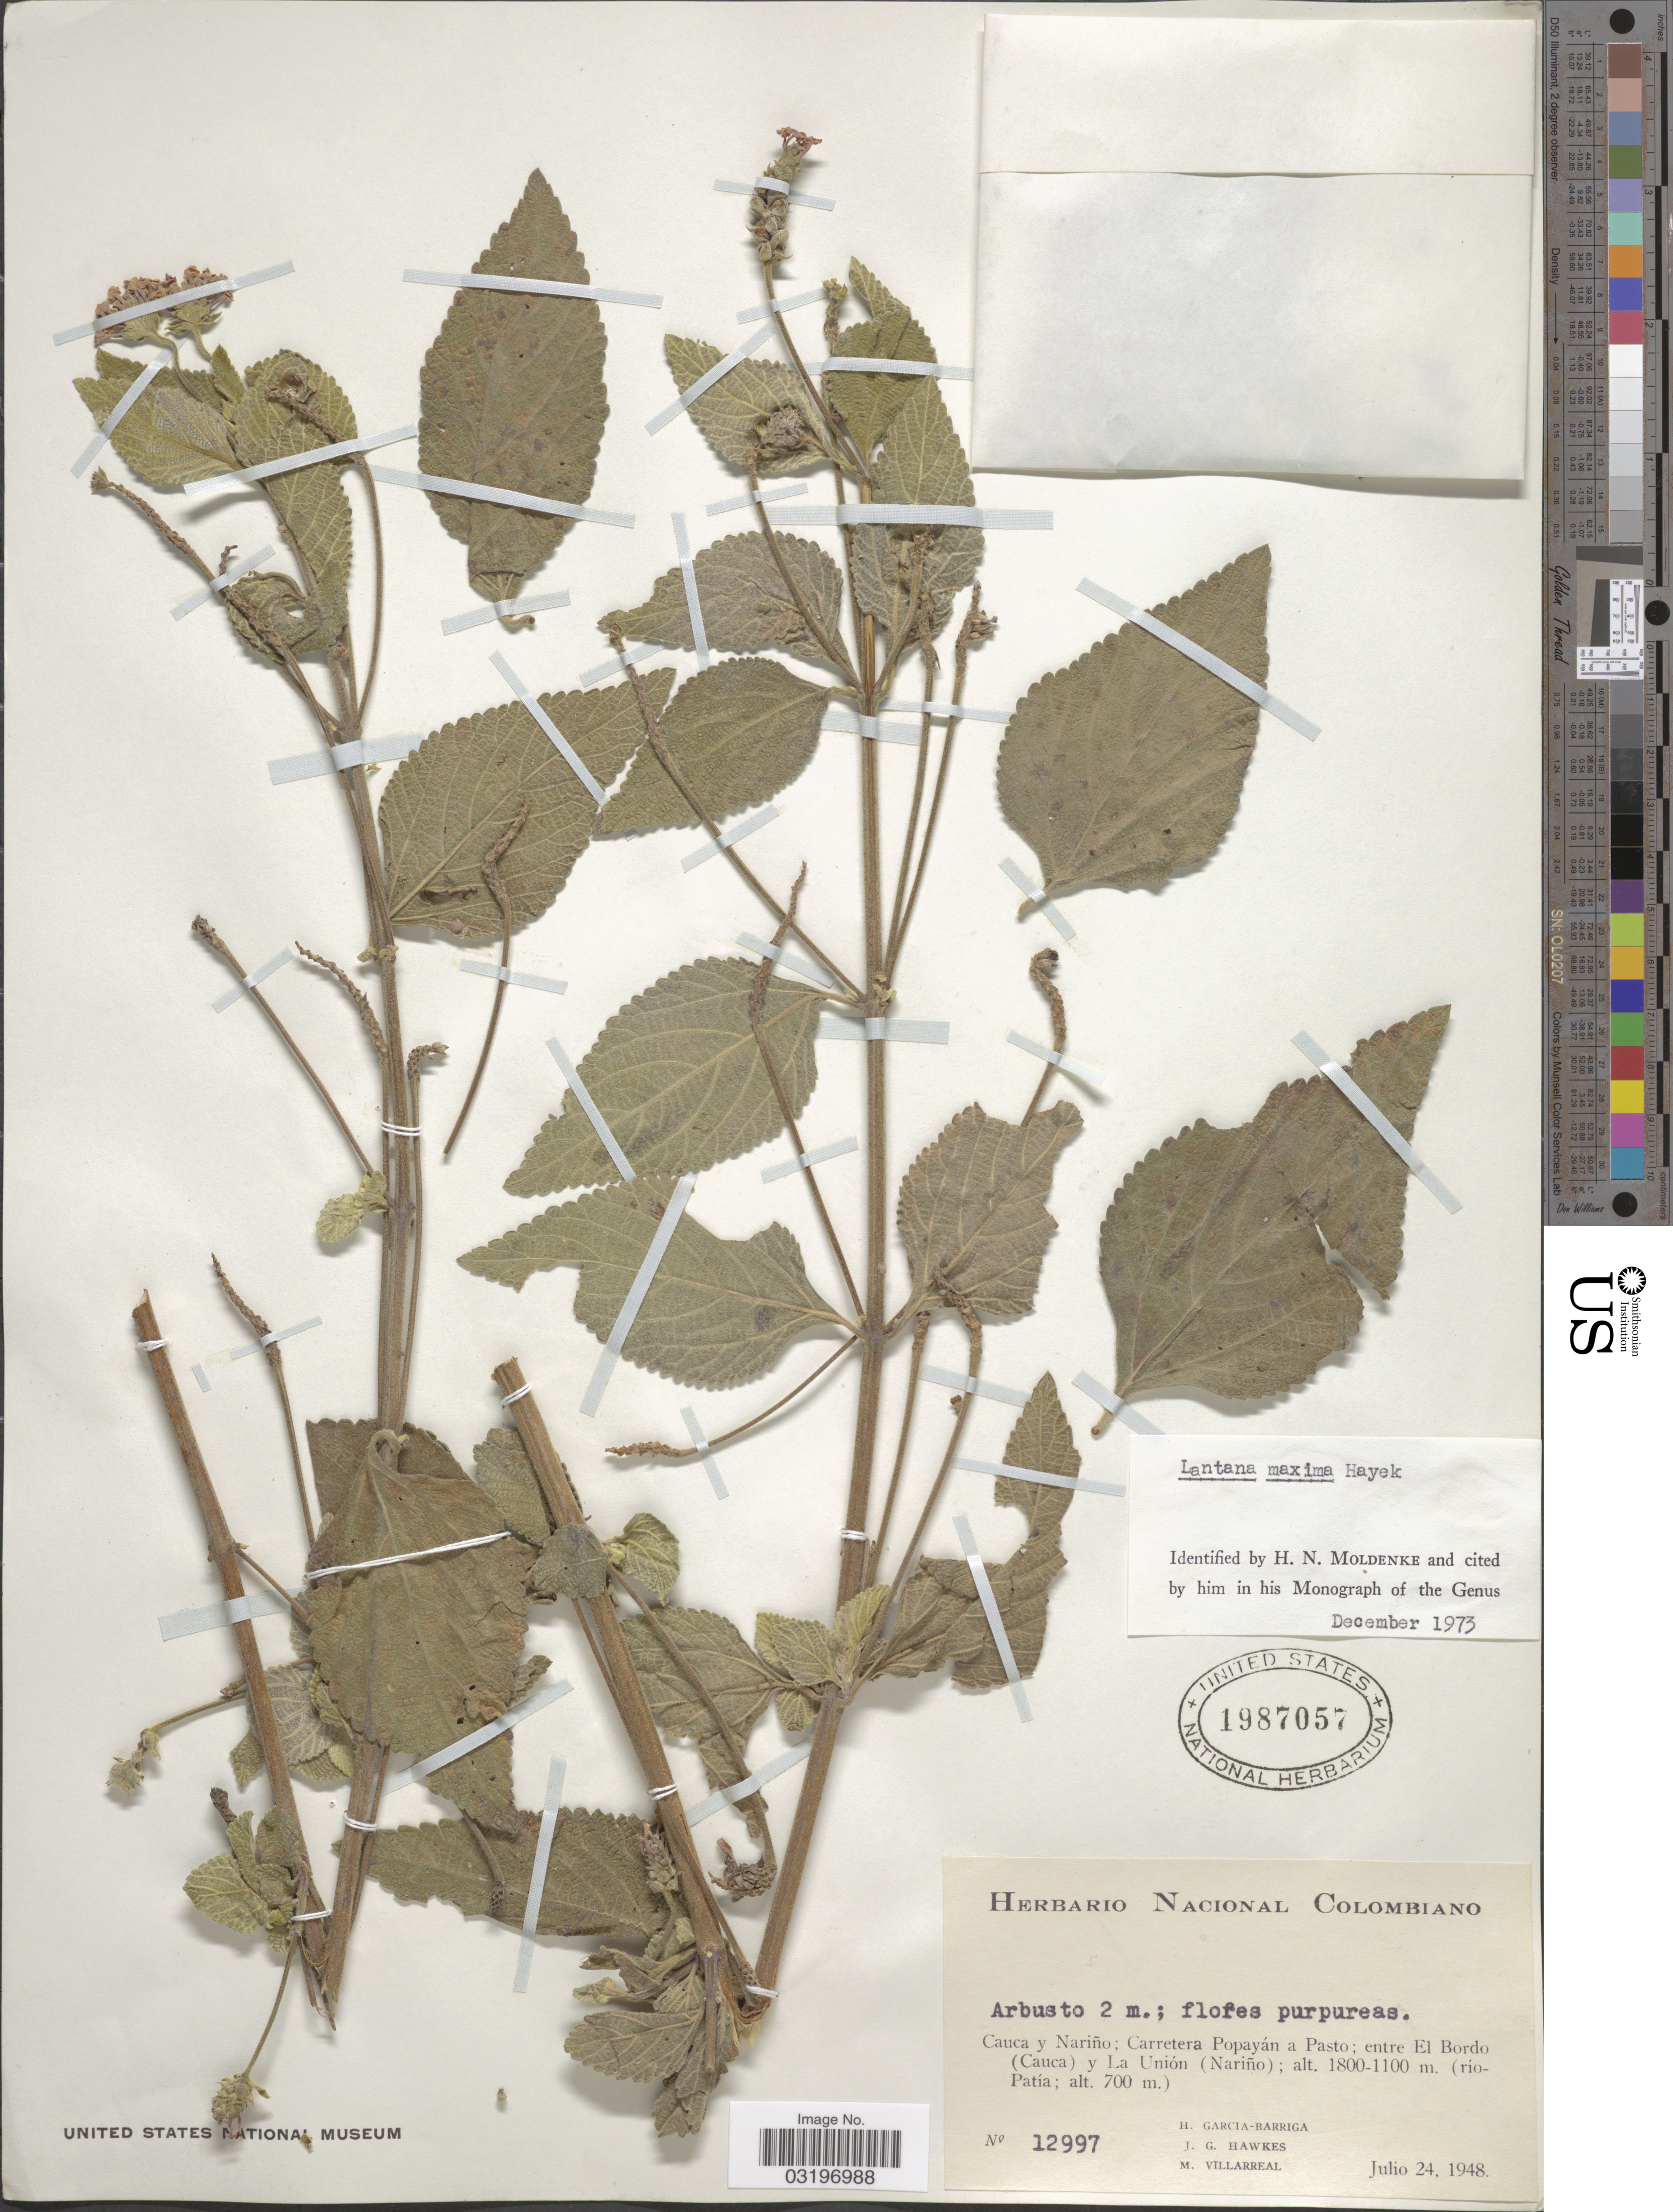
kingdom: Plantae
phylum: Tracheophyta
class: Magnoliopsida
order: Lamiales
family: Verbenaceae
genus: Lantana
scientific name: Lantana maxima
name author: Hayek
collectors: H. García Barriga, J. Hawkes & M. Villarreal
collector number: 12997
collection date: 1948-07-24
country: Colombia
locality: Cauca y Nariño: Carretera Popayán a Pasto; entre El Bordo (Cauca) y La Unión (Nariño) (río-Patía).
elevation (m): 700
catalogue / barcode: US 1987057